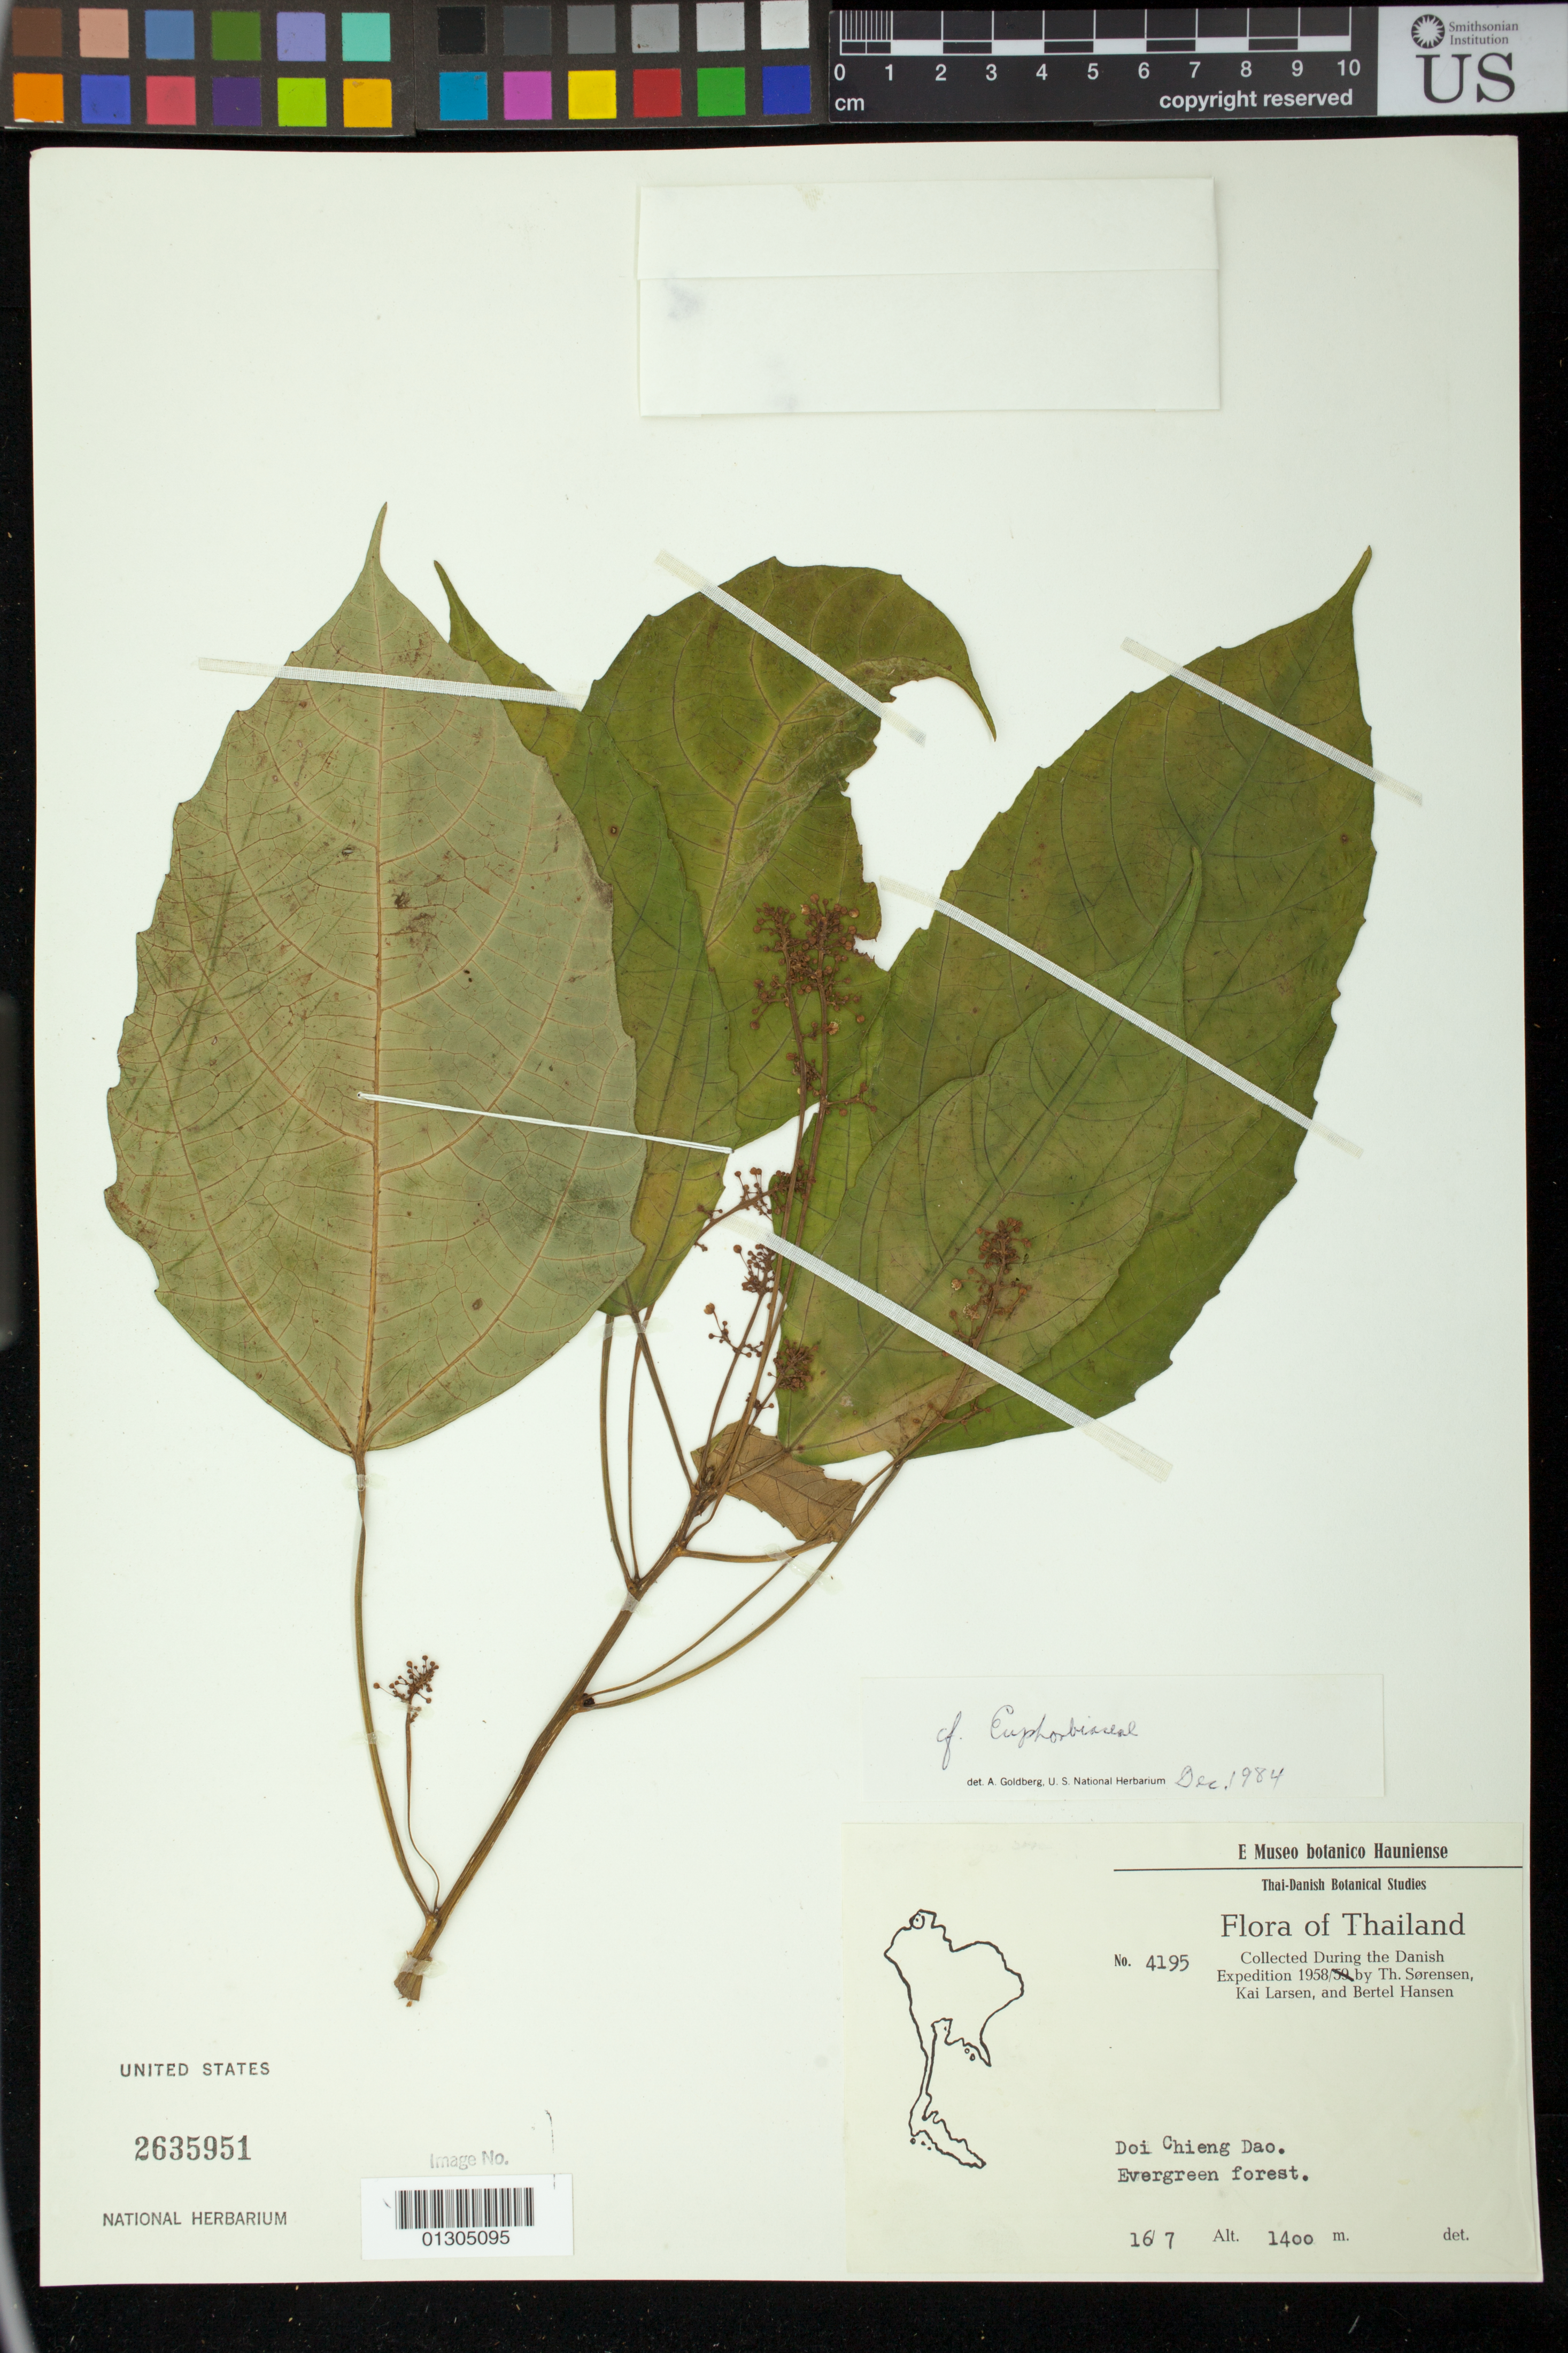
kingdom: Plantae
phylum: Tracheophyta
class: Magnoliopsida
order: Malpighiales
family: Euphorbiaceae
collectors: T. Sorenson, K. Larsen & B. Hansen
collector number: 4195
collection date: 1958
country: Thailand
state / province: Chiang Mai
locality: Doi Chieng Dao (Chiang Dao)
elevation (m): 1400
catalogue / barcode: US 2635951